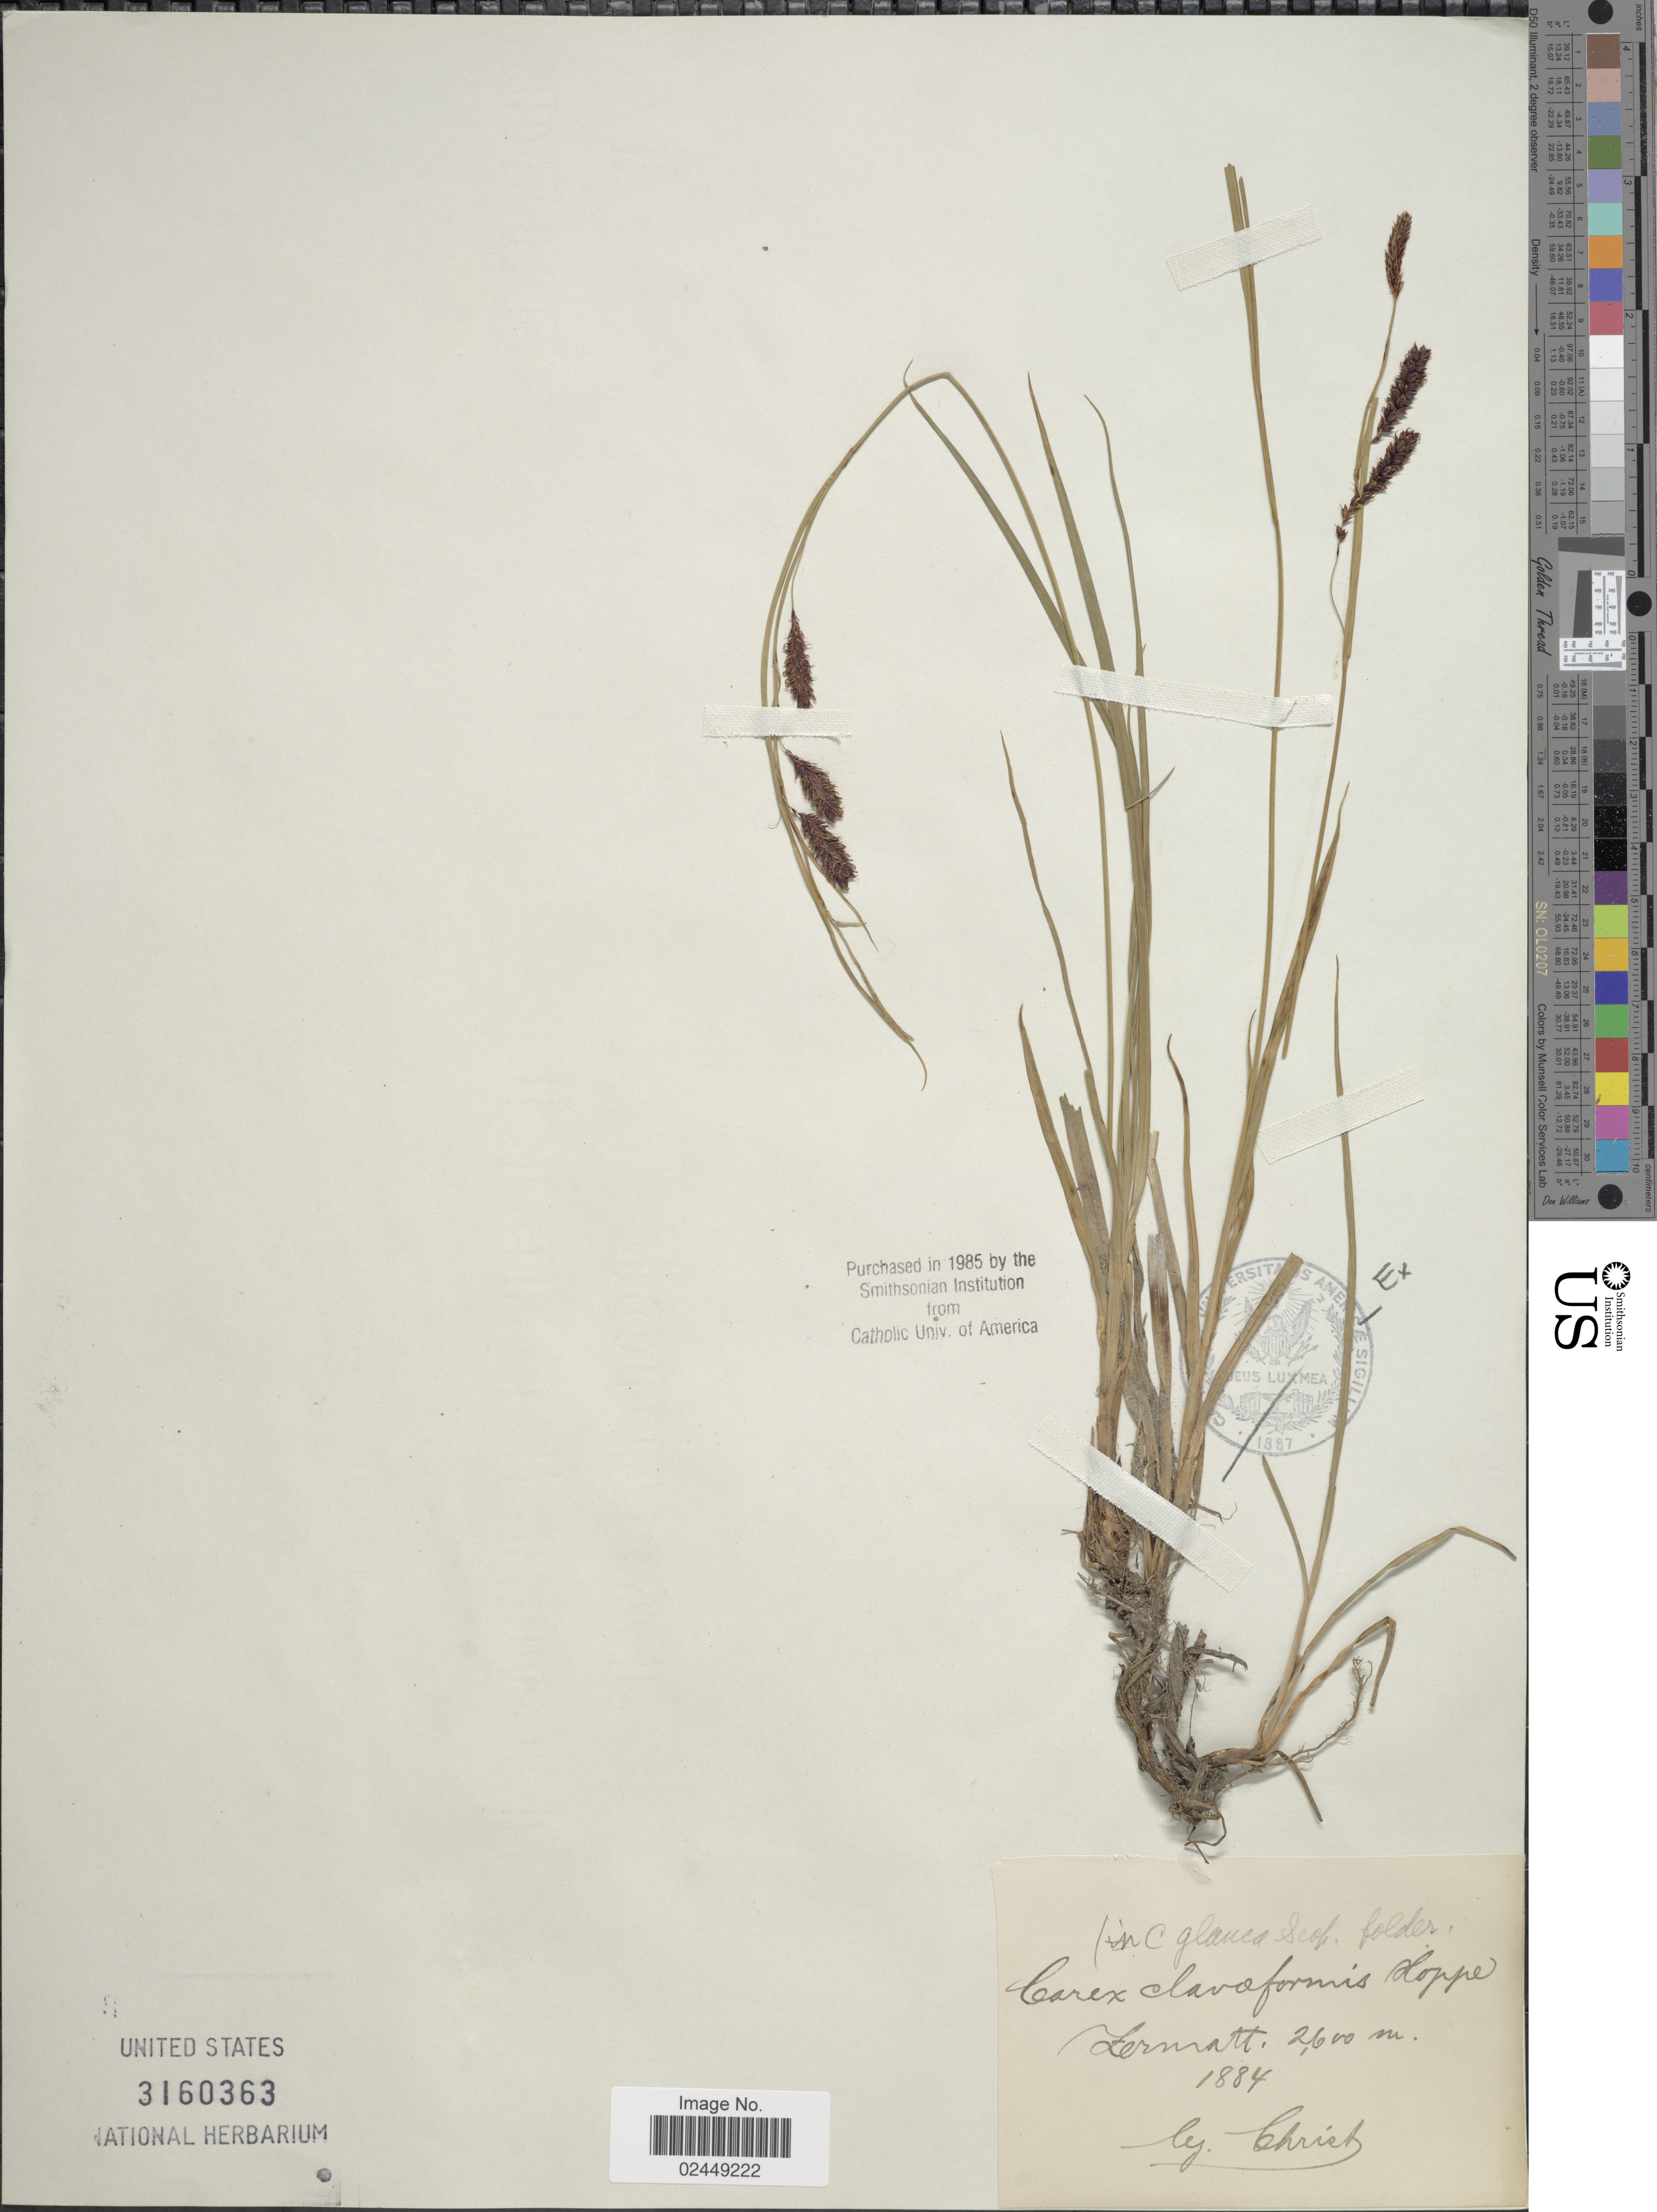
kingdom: Plantae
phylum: Tracheophyta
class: Liliopsida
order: Poales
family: Cyperaceae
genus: Carex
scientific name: Carex flacca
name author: Schreb.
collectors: Christ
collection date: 1884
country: Switzerland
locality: Zermatt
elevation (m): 2600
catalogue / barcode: US 3160363